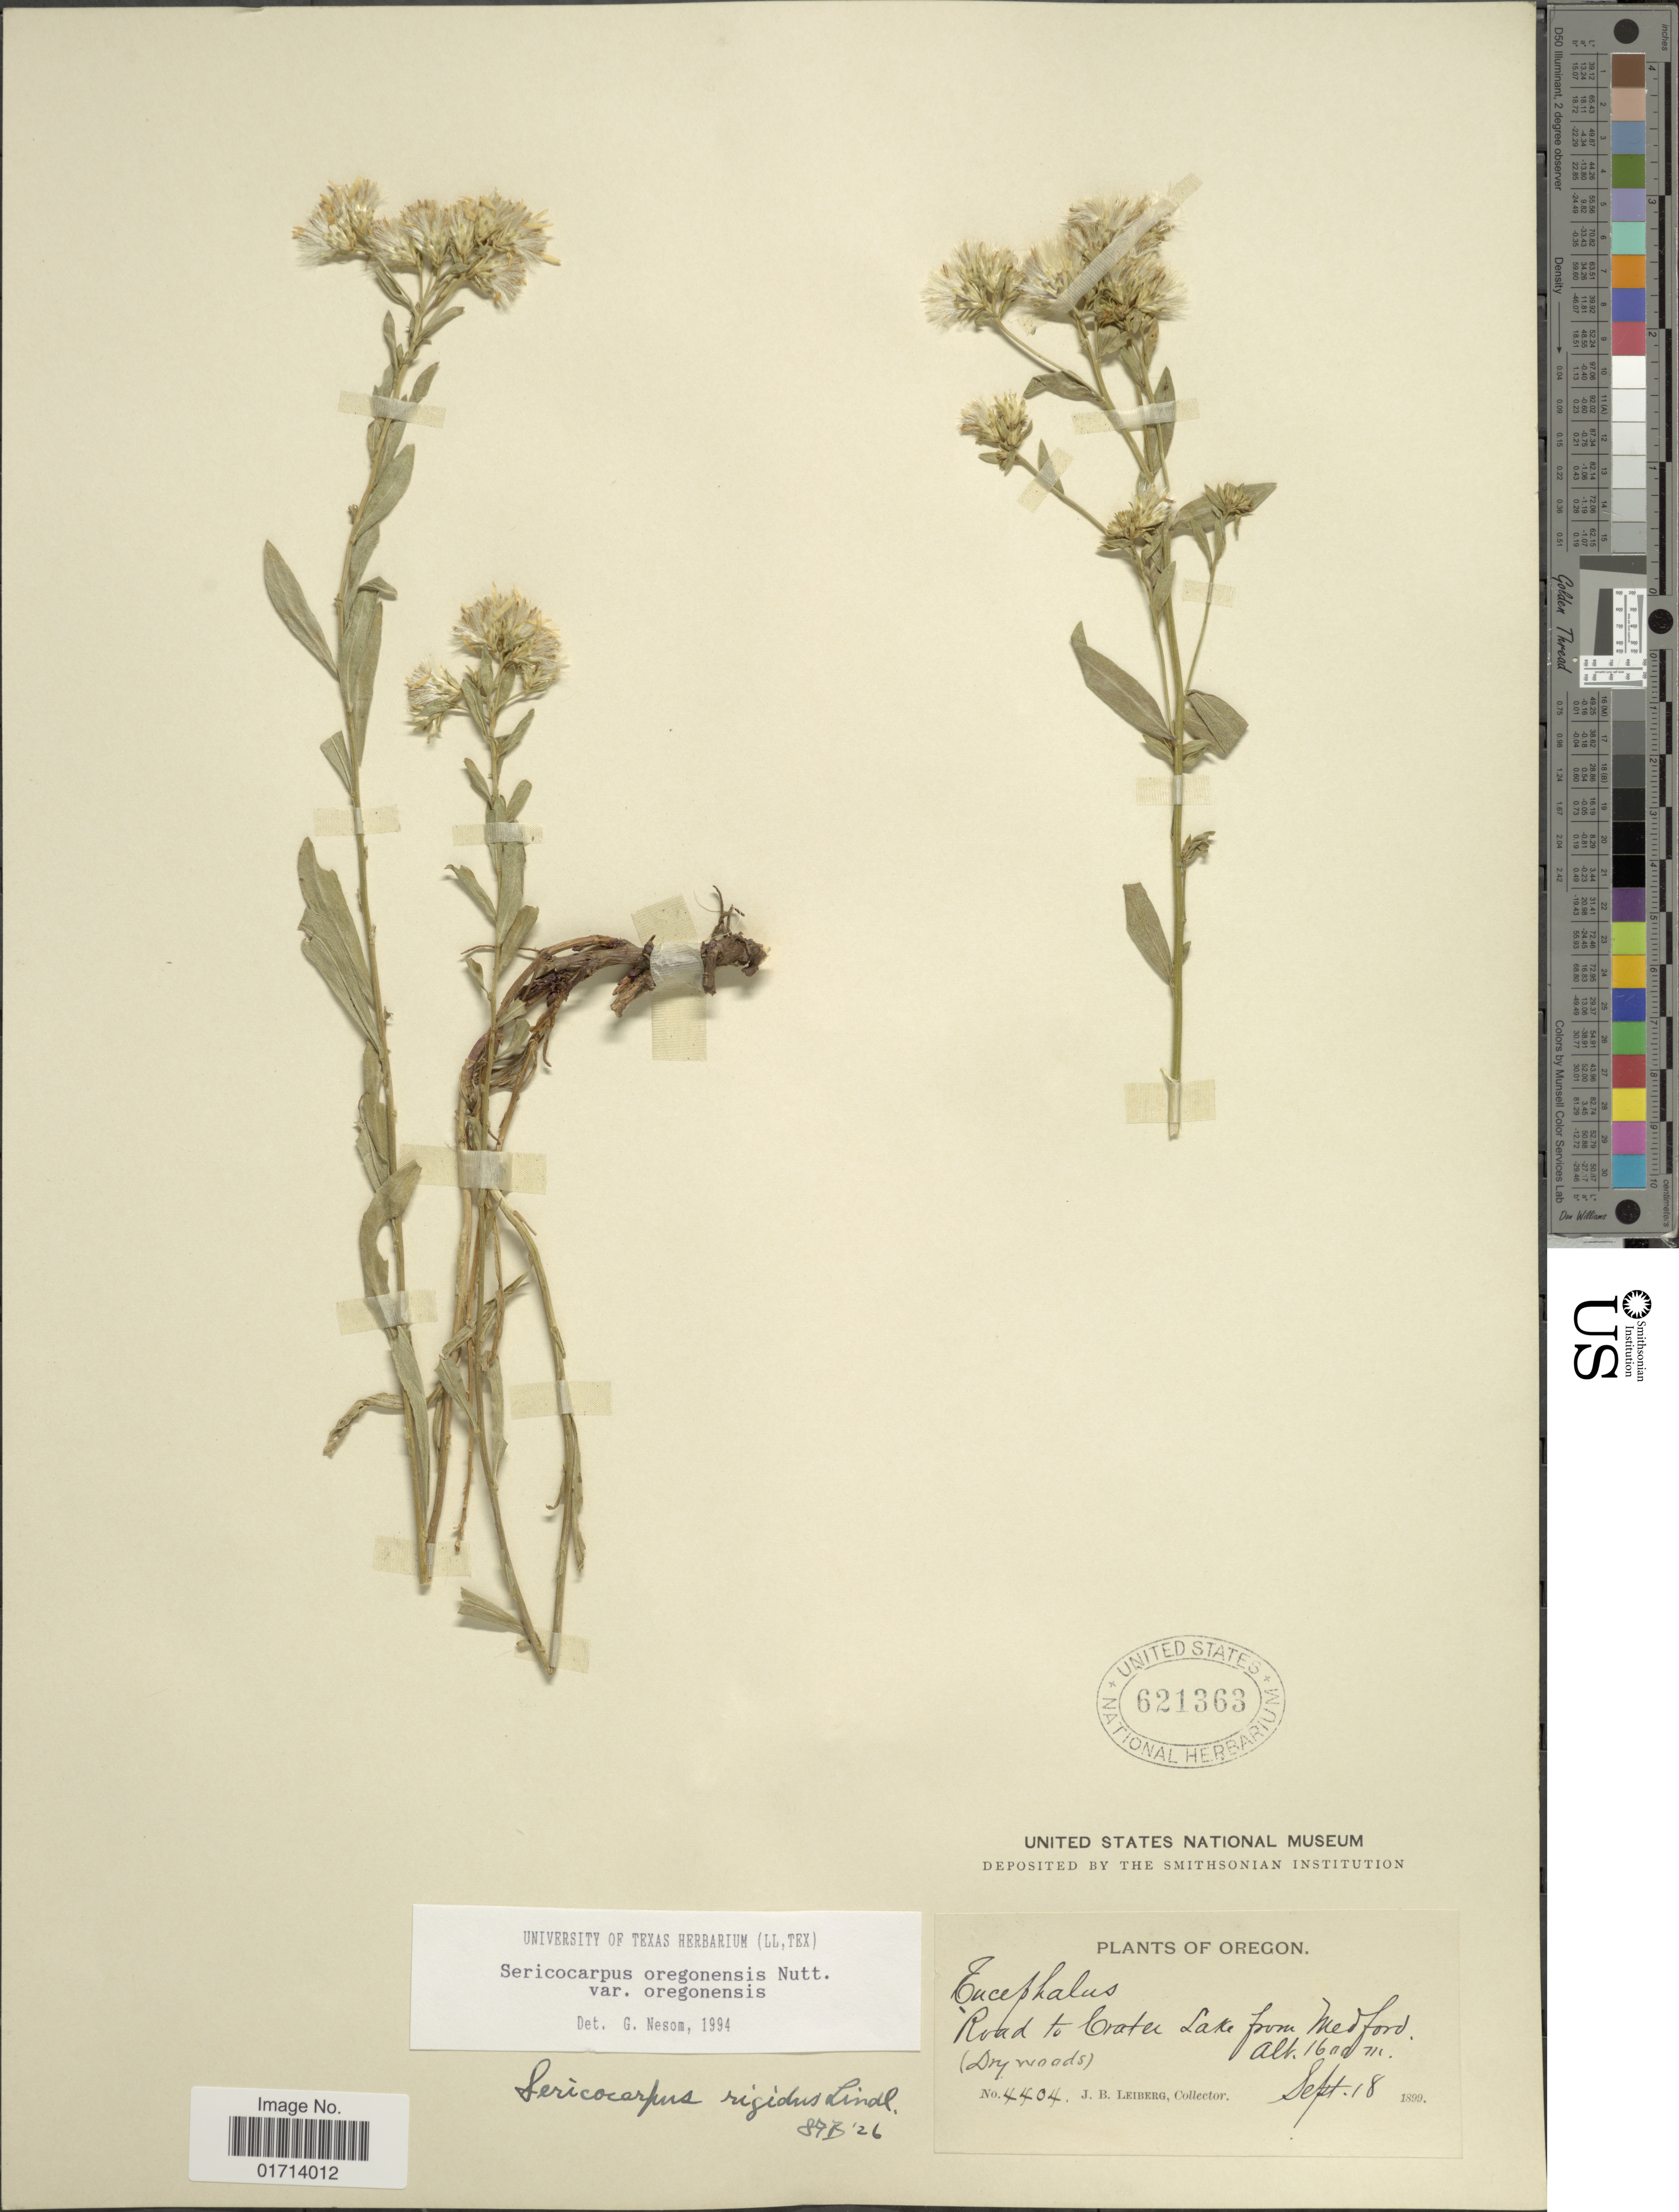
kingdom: Plantae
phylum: Tracheophyta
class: Magnoliopsida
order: Asterales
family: Asteraceae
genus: Sericocarpus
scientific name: Sericocarpus oregonensis var. oregonensis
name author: Nutt.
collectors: J. B. Leiberg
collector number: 4404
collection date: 1899-09-18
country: United States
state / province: Oregon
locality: Road to Crater Lake from Medford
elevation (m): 1600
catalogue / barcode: US 621363